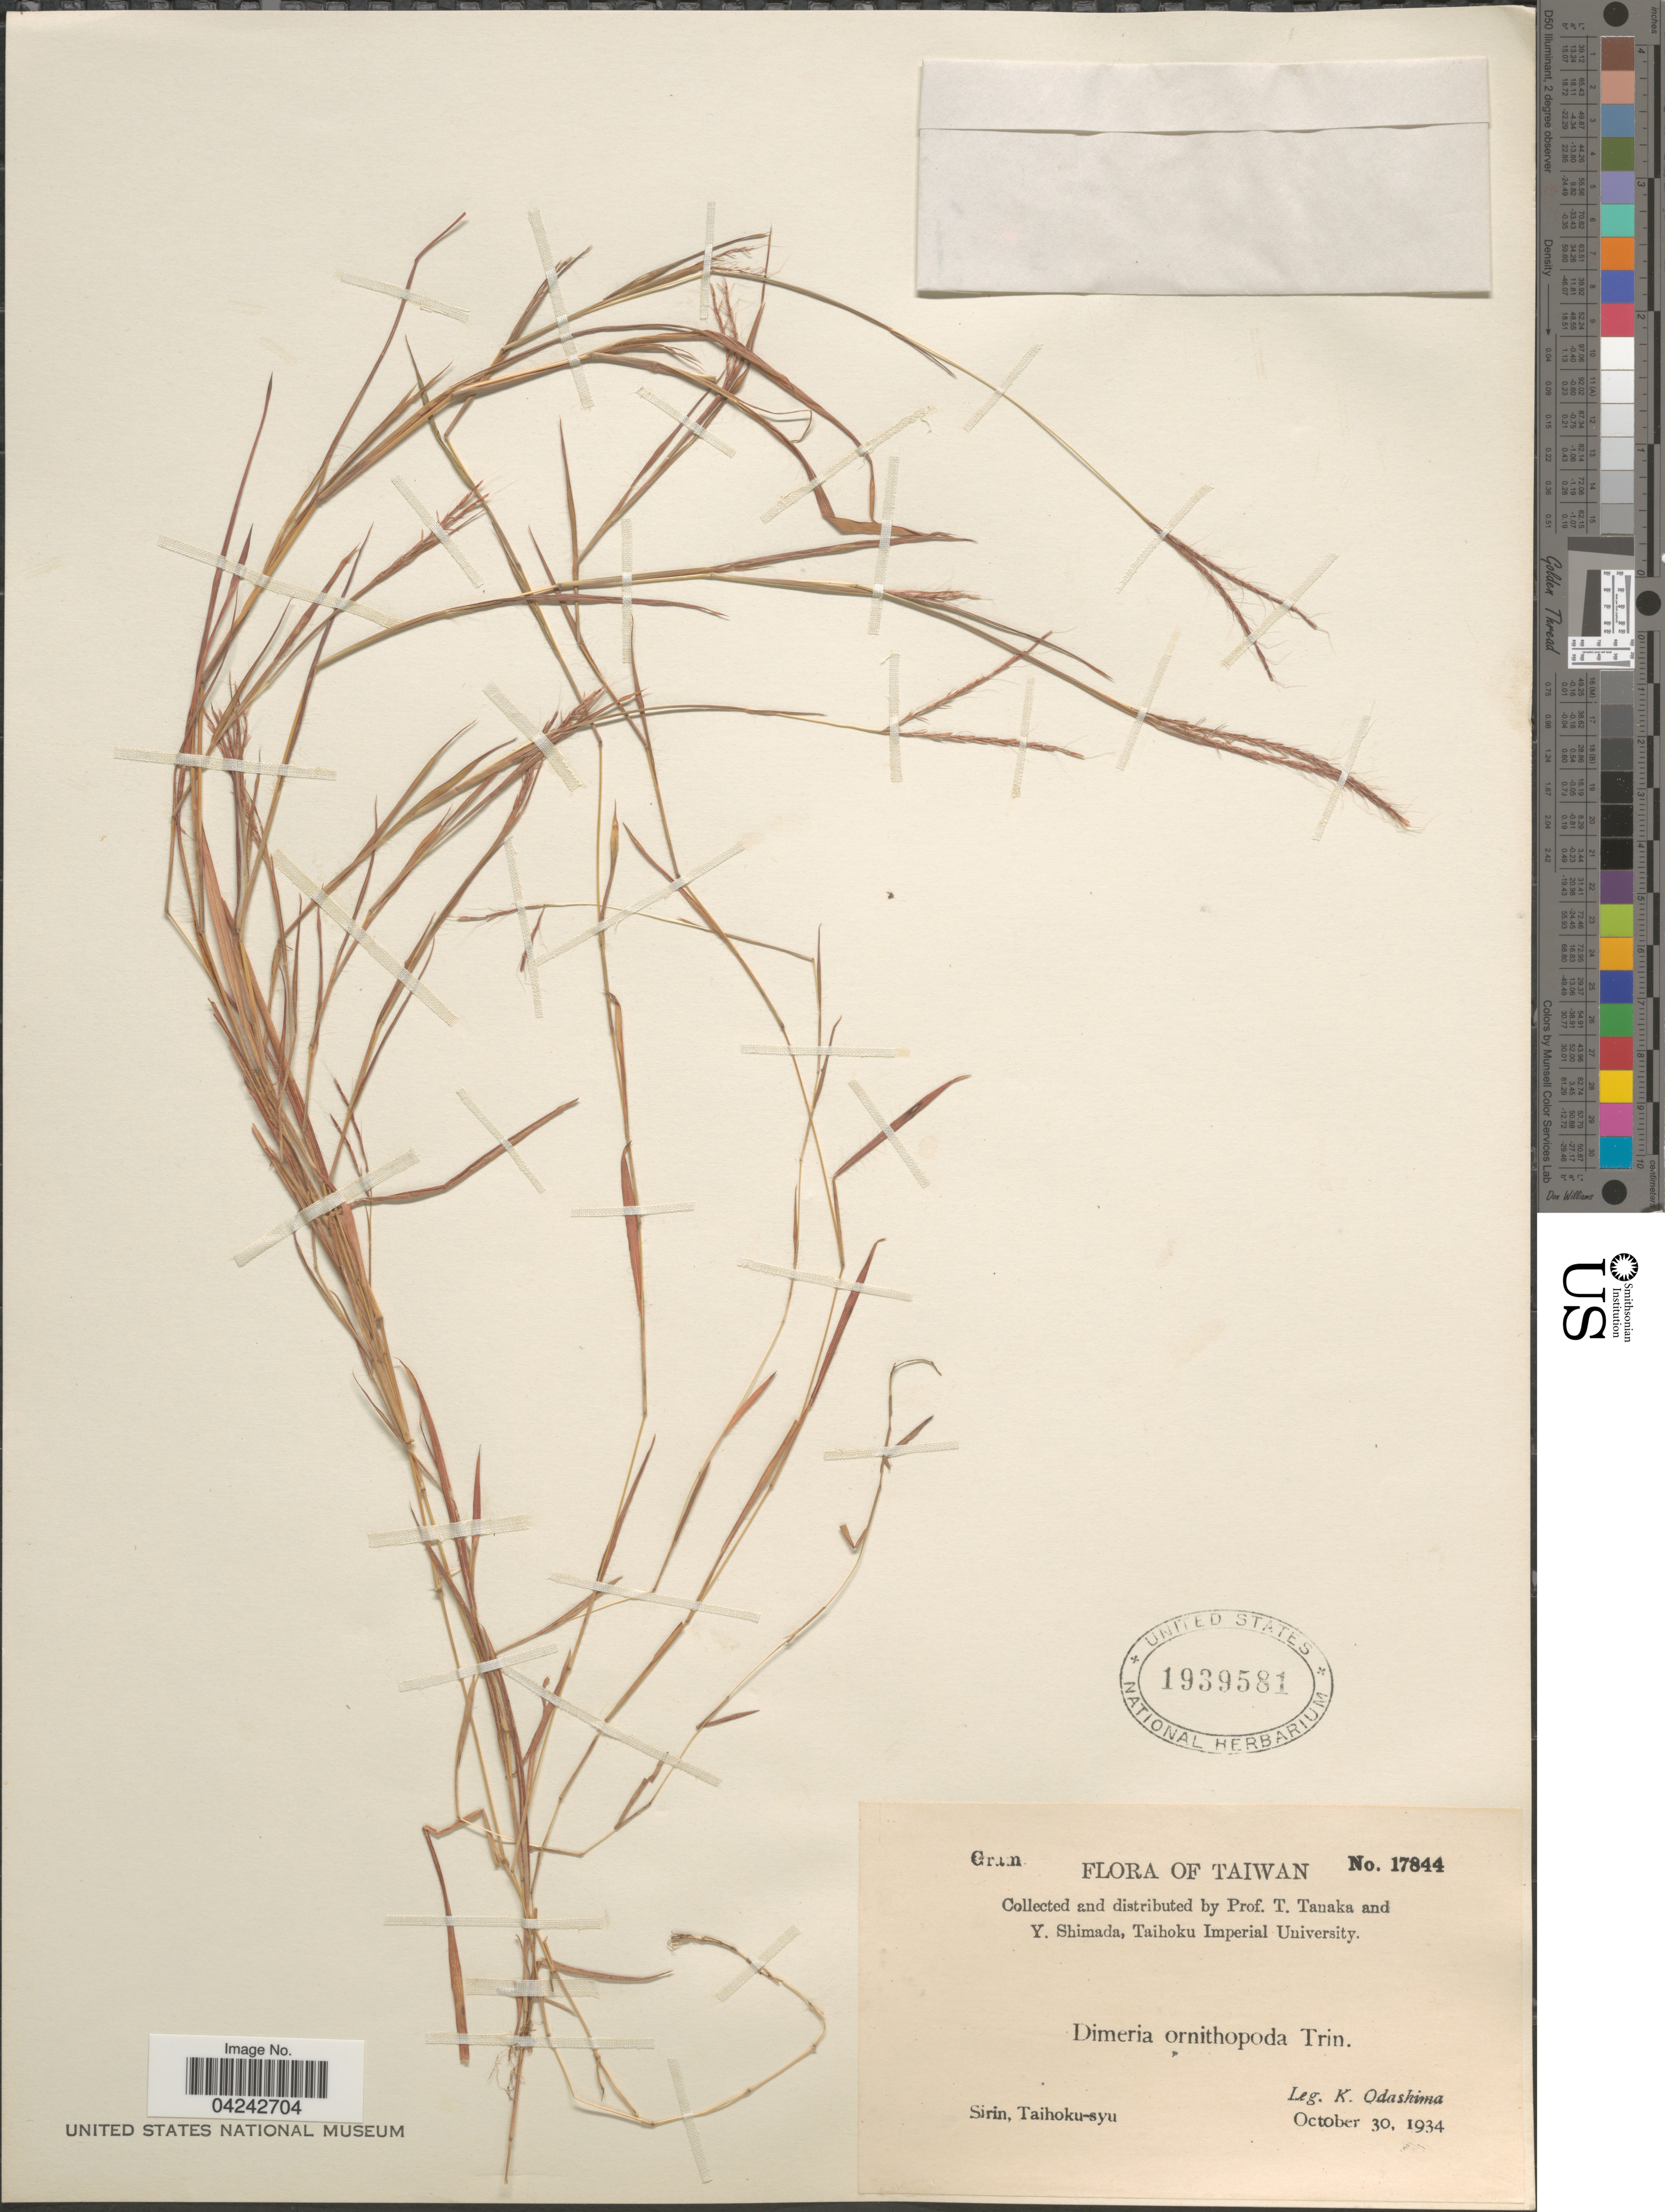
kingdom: Plantae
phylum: Tracheophyta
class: Liliopsida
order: Poales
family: Poaceae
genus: Dimeria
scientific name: Dimeria ornithopoda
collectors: K. Odashima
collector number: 17844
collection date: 1934-10-30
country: Taiwan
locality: Sirin, Taihoku-syu.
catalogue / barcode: US 1939581